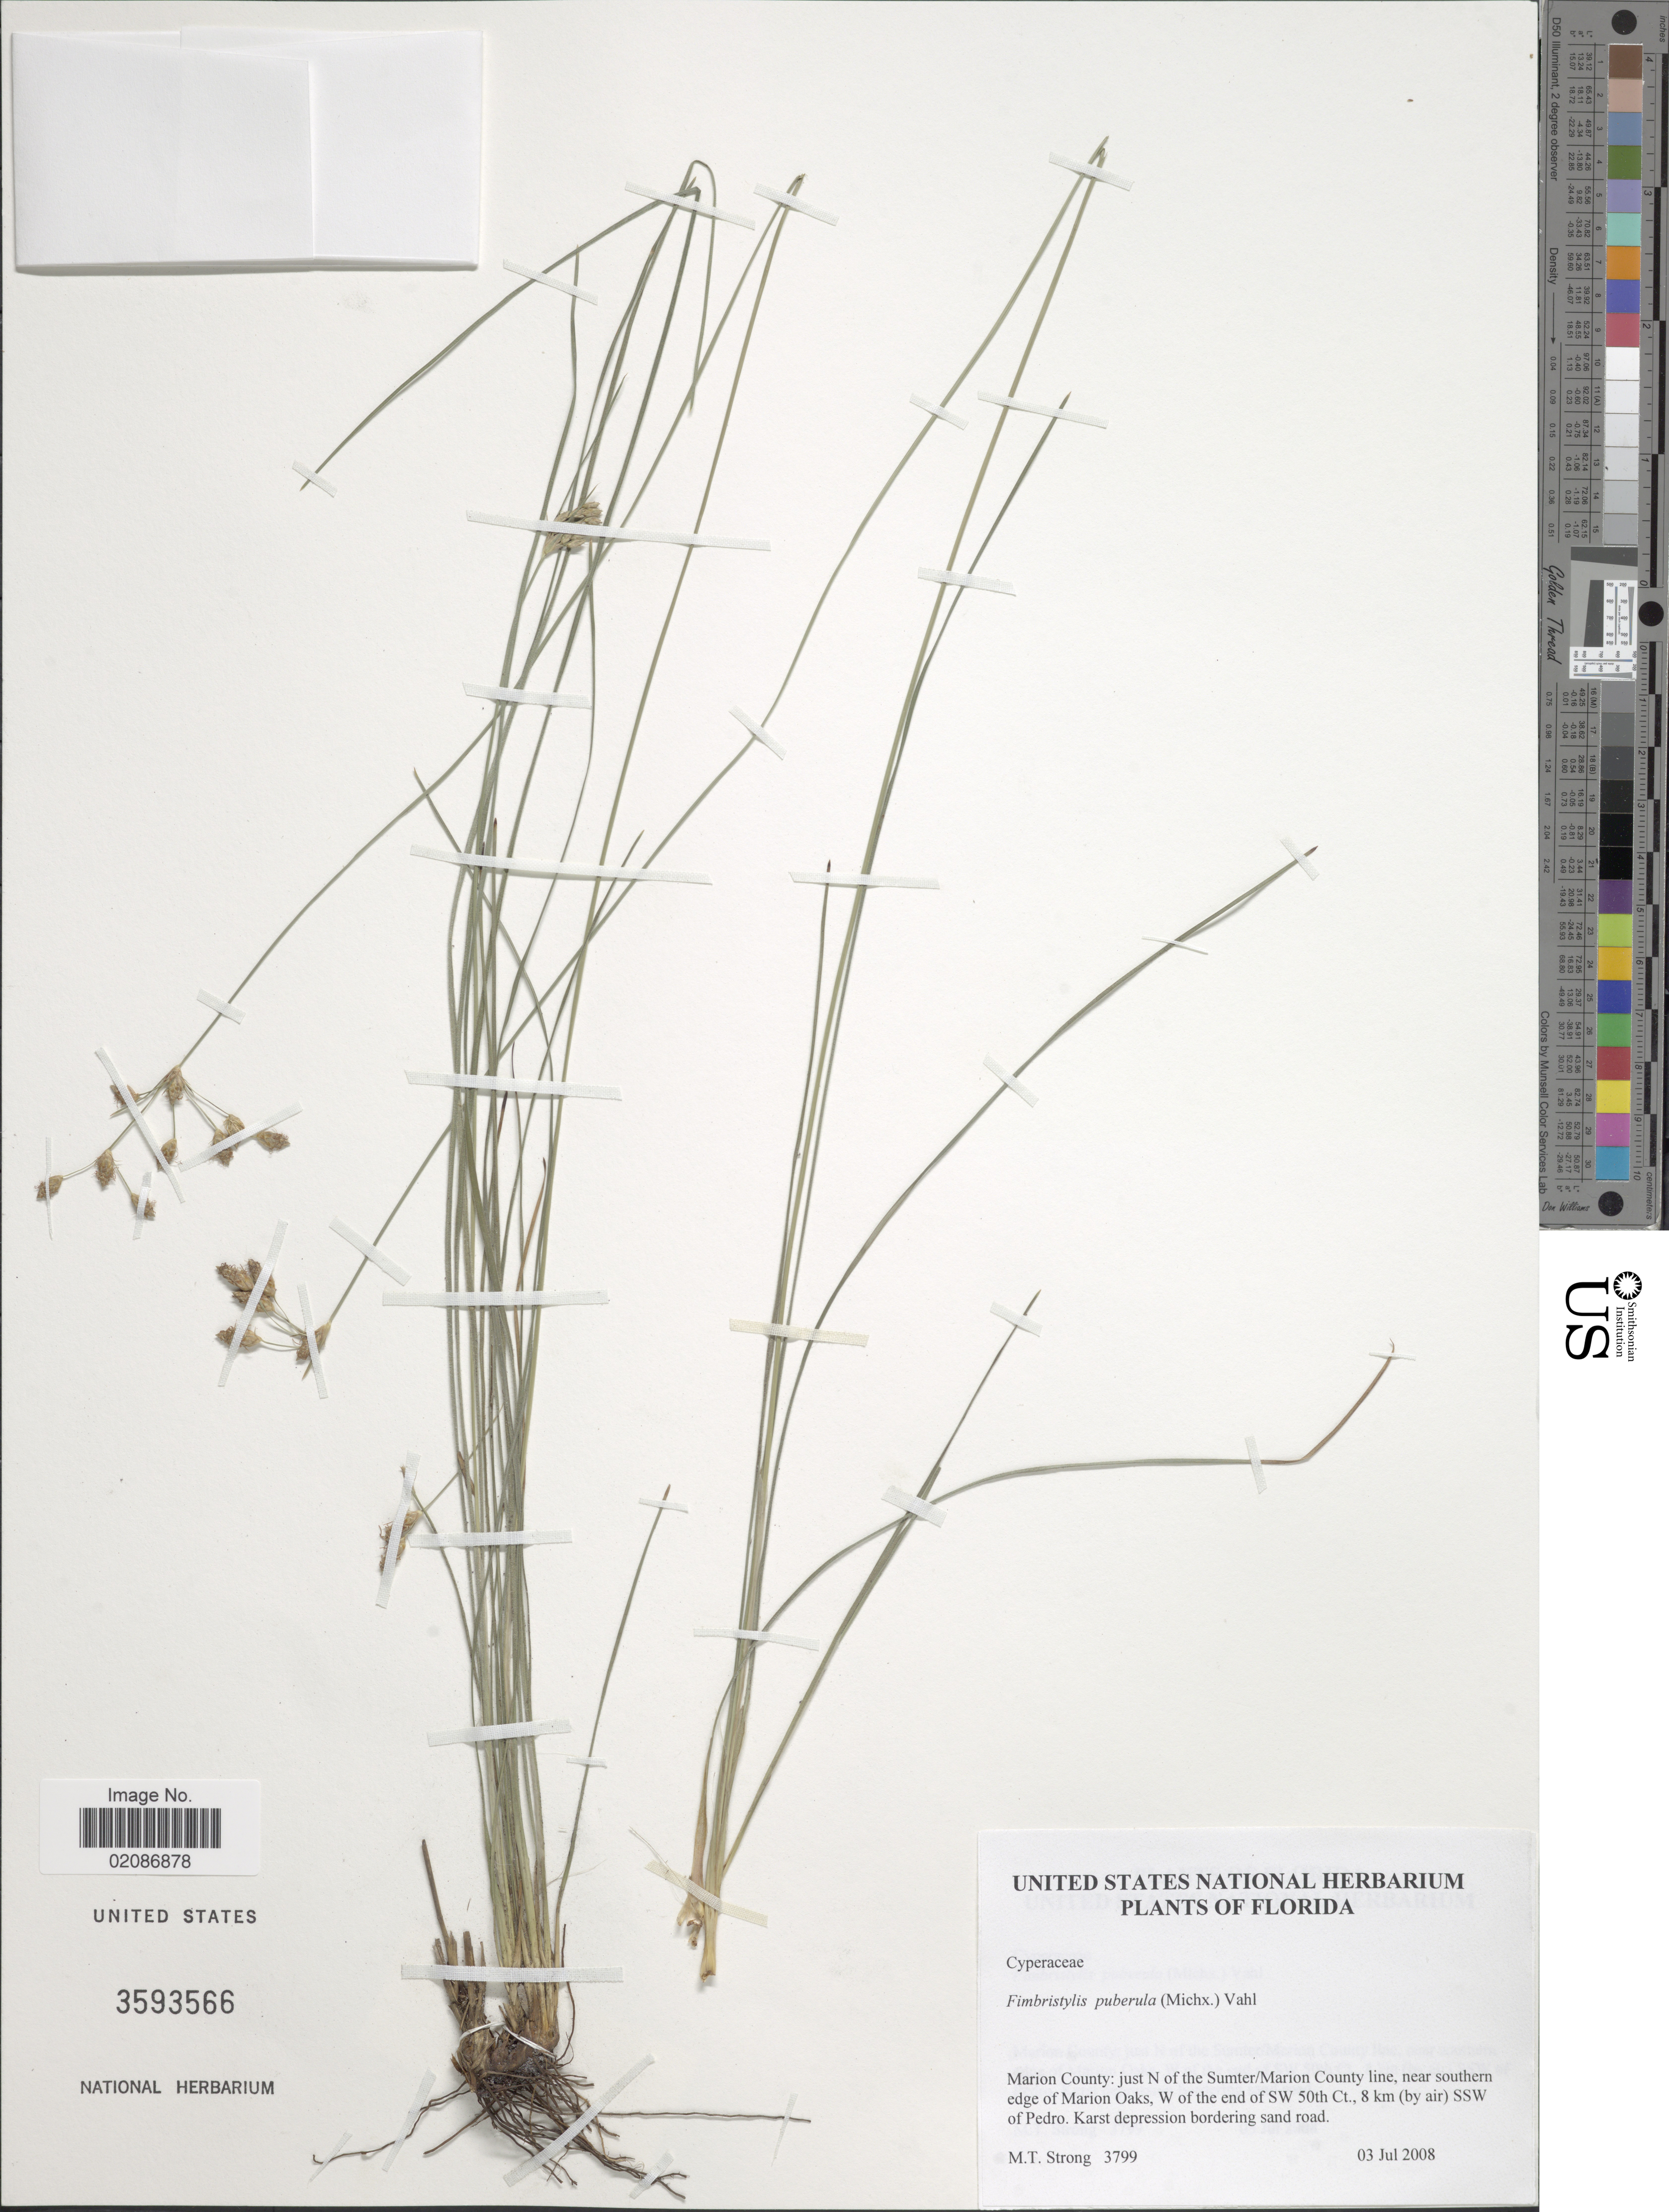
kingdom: Plantae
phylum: Tracheophyta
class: Liliopsida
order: Poales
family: Cyperaceae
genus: Fimbristylis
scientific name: Fimbristylis puberula var. puberula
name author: (Michx.) Vahl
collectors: M. T. Strong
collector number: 3799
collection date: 2008-07-03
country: United States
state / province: Florida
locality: Marion County: just N of the Sumter/Marion County line, near southern edge of Marion Oaks, W of the end of SW 50th Ct. 8 km (by air) SSW of Pedro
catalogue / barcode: US 3593566